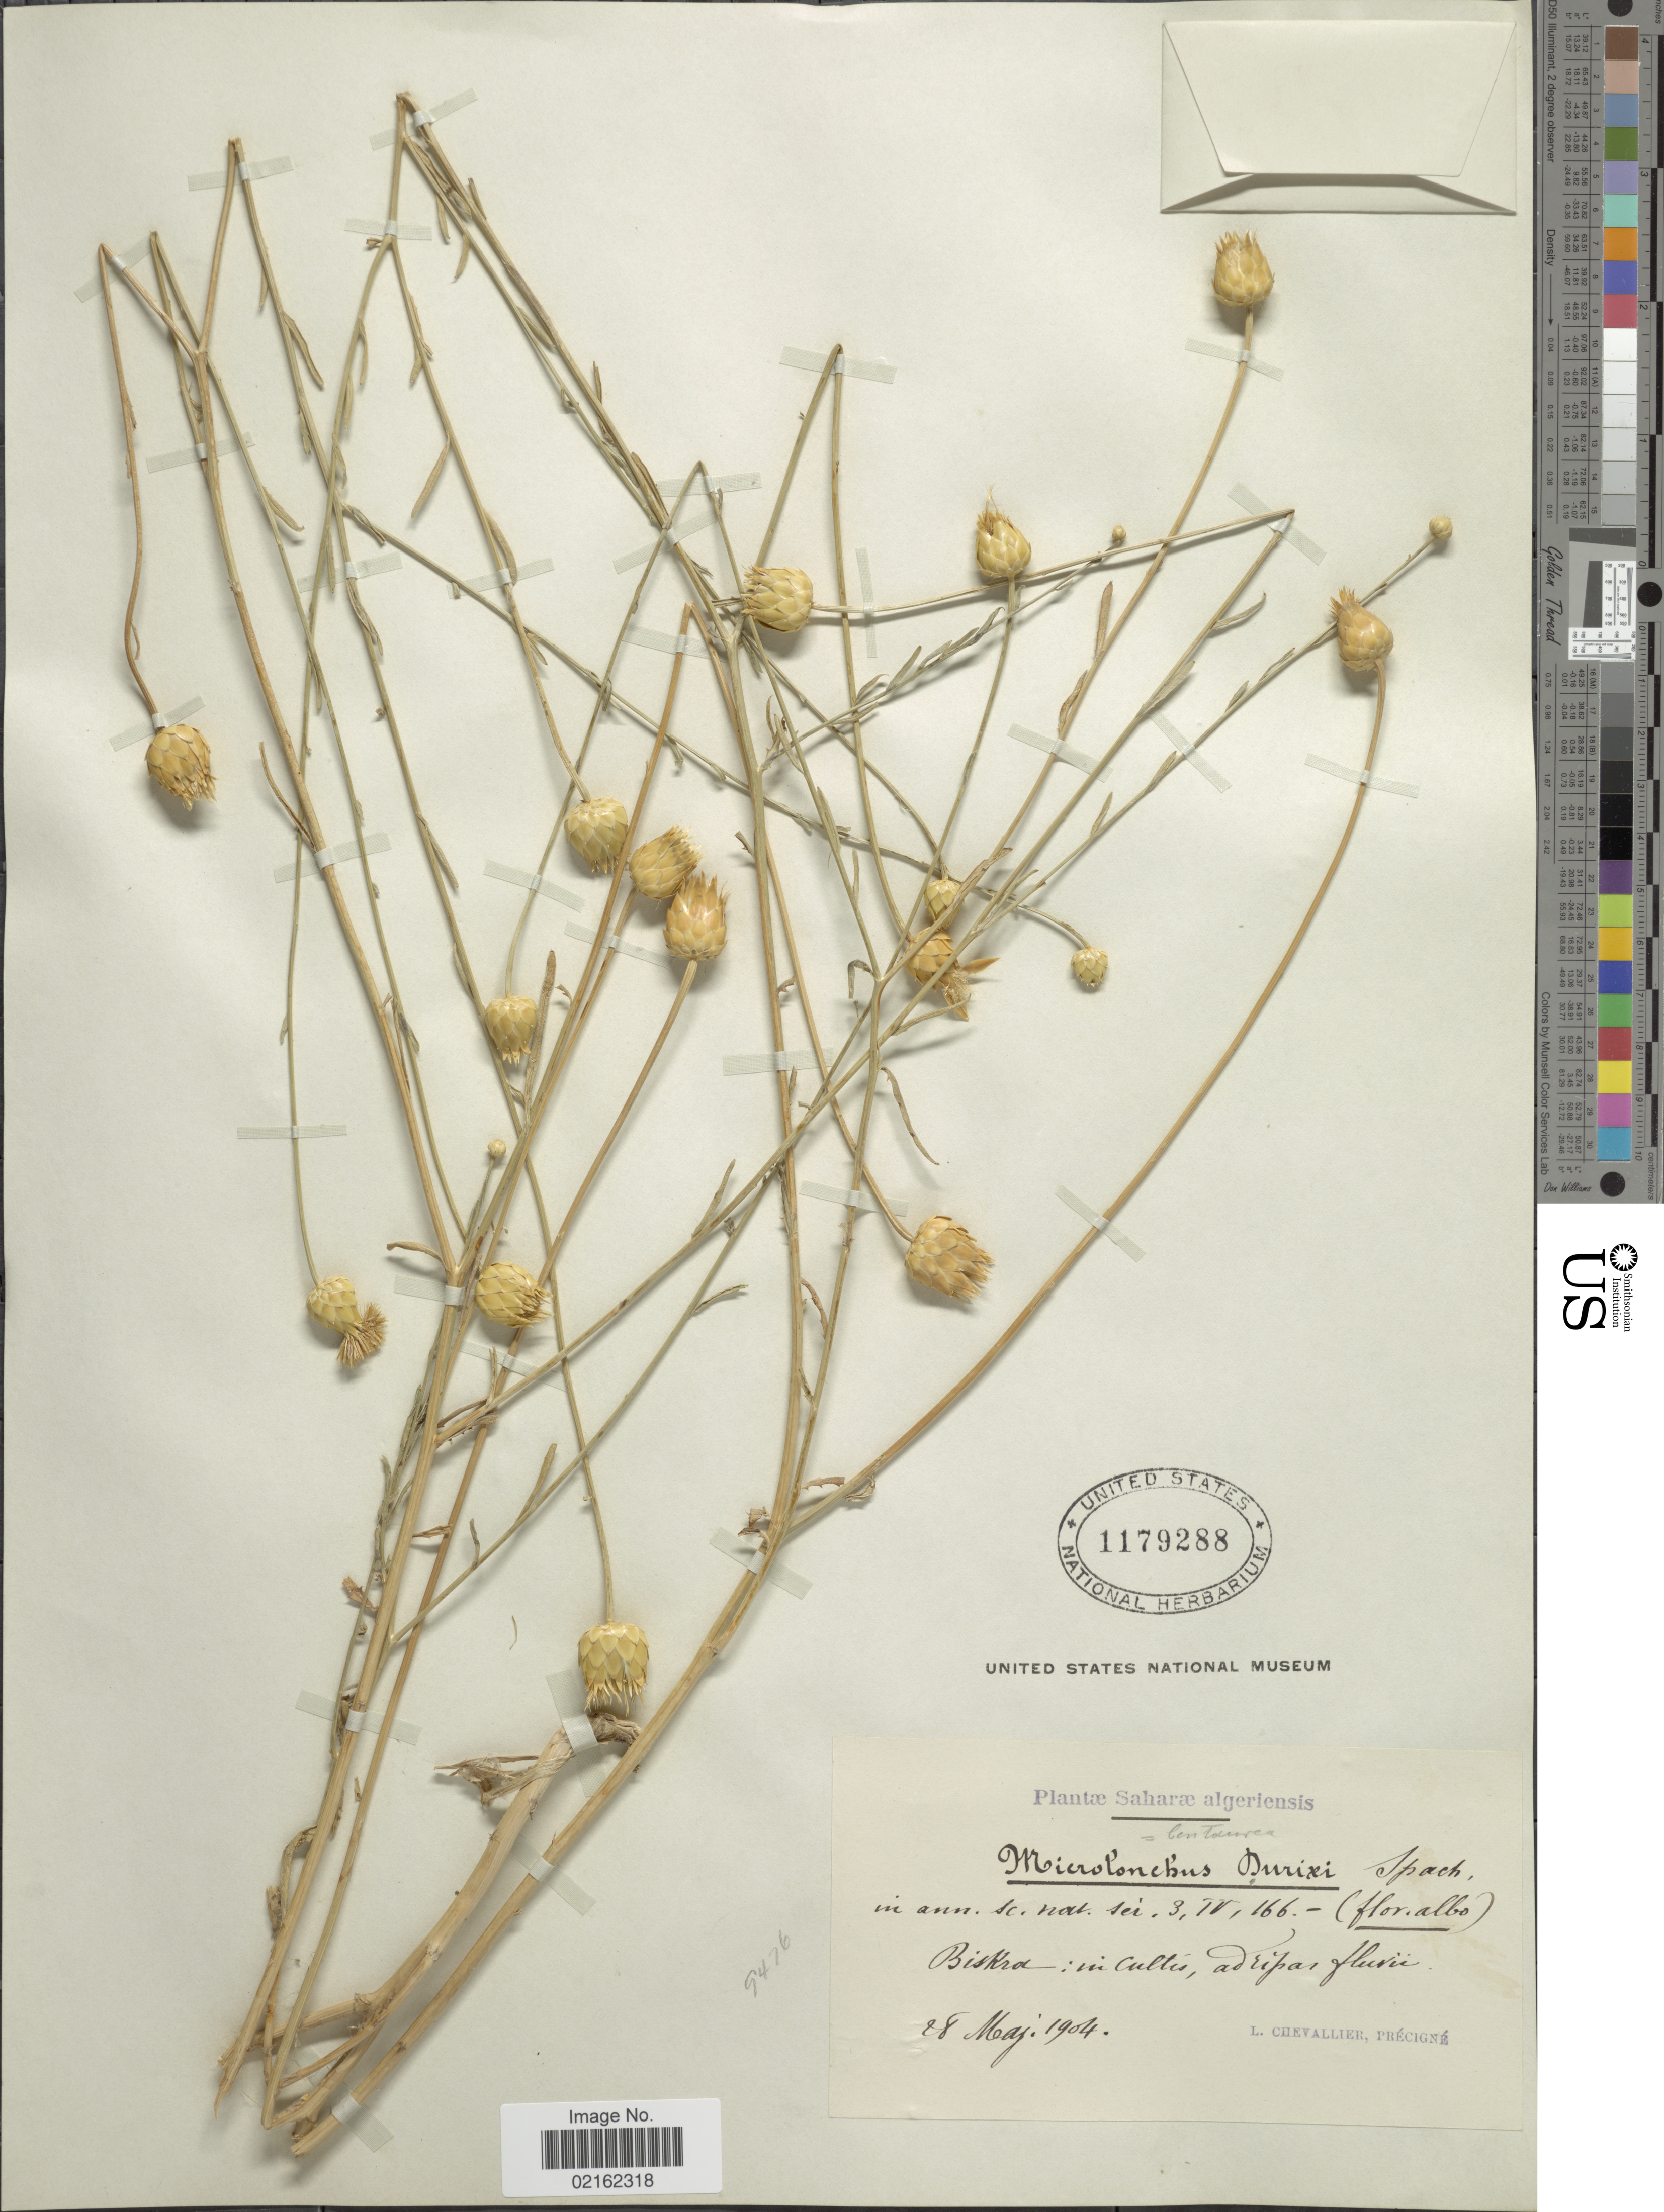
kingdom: Plantae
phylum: Tracheophyta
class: Magnoliopsida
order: Asterales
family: Asteraceae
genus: Centaurea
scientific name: Centaurea duriaei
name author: (Spach) Rouy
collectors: L. Chevallier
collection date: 1904-05-28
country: Algeria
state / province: Biskra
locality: Saharae algeriensis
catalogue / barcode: US 1179288